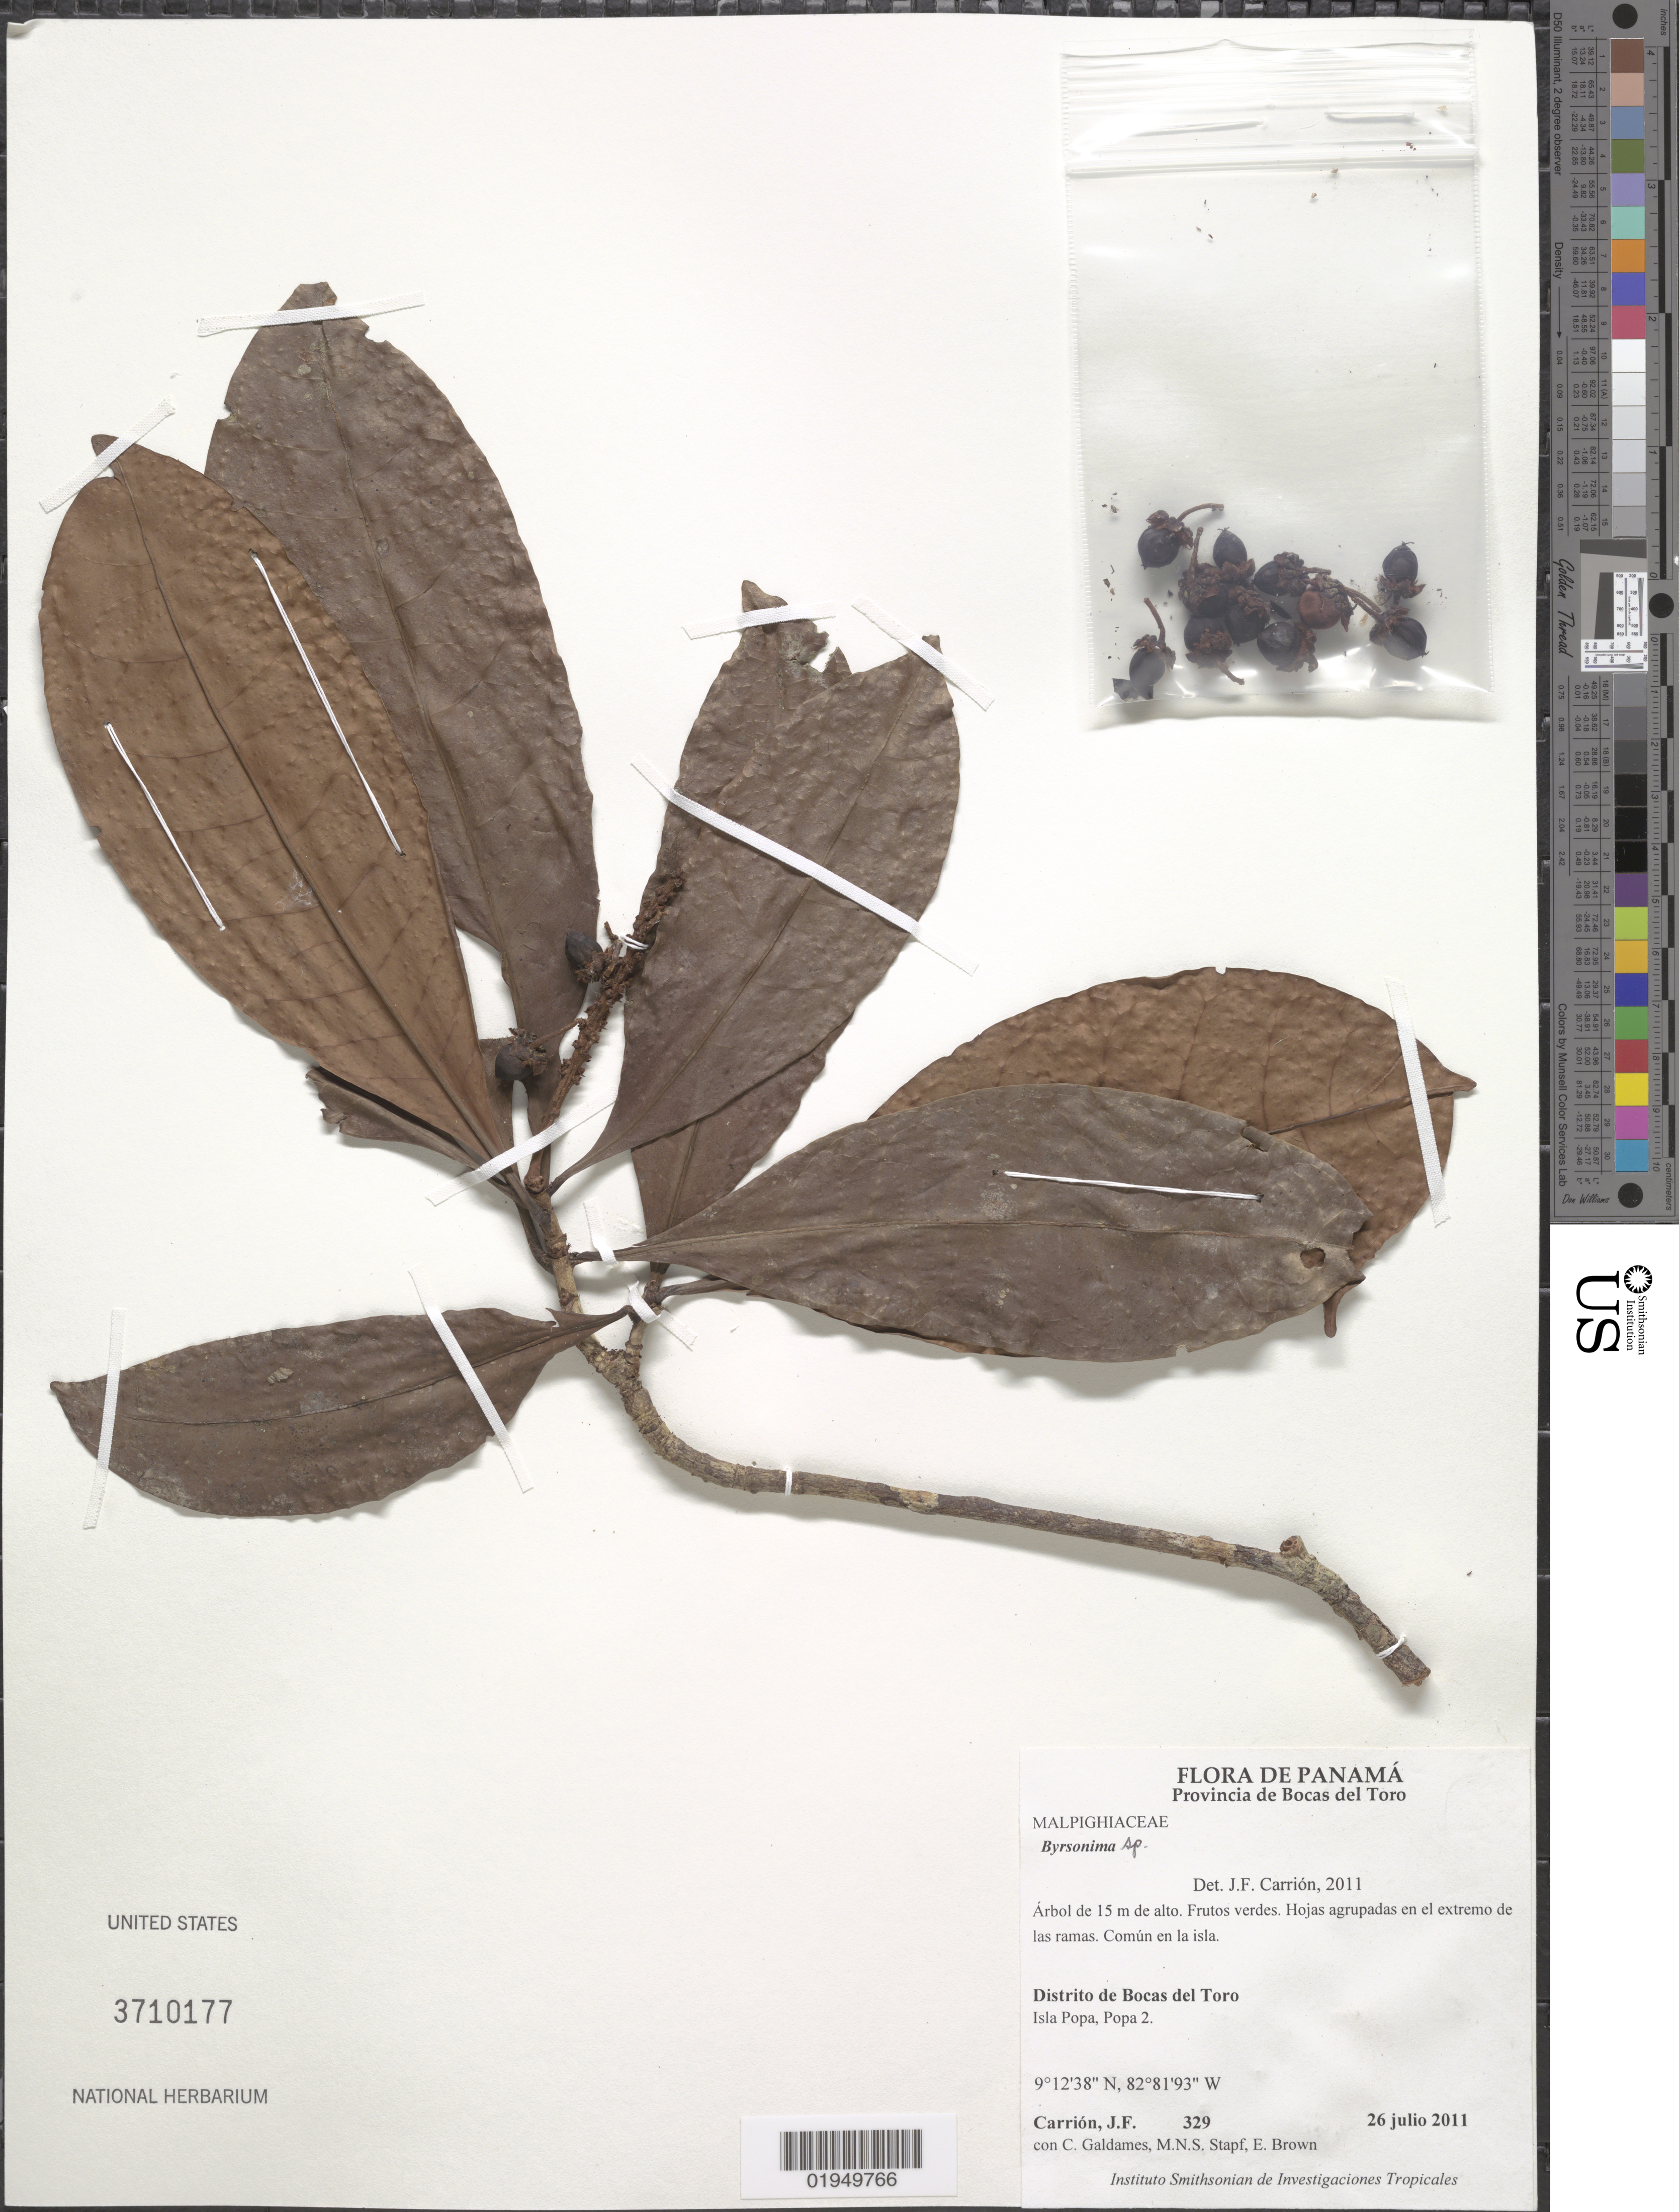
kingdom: Plantae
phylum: Tracheophyta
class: Magnoliopsida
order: Malpighiales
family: Malpighiaceae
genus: Byrsonima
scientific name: Byrsonima sp.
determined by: Carrión, Juan F.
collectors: J. F. Carrión, C. Galdames, M. Stapf & E. Brown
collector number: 329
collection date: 2011-07-26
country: Panama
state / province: Bocas del Toro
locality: Isla Popa, Popa 2.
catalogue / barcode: US 3710177